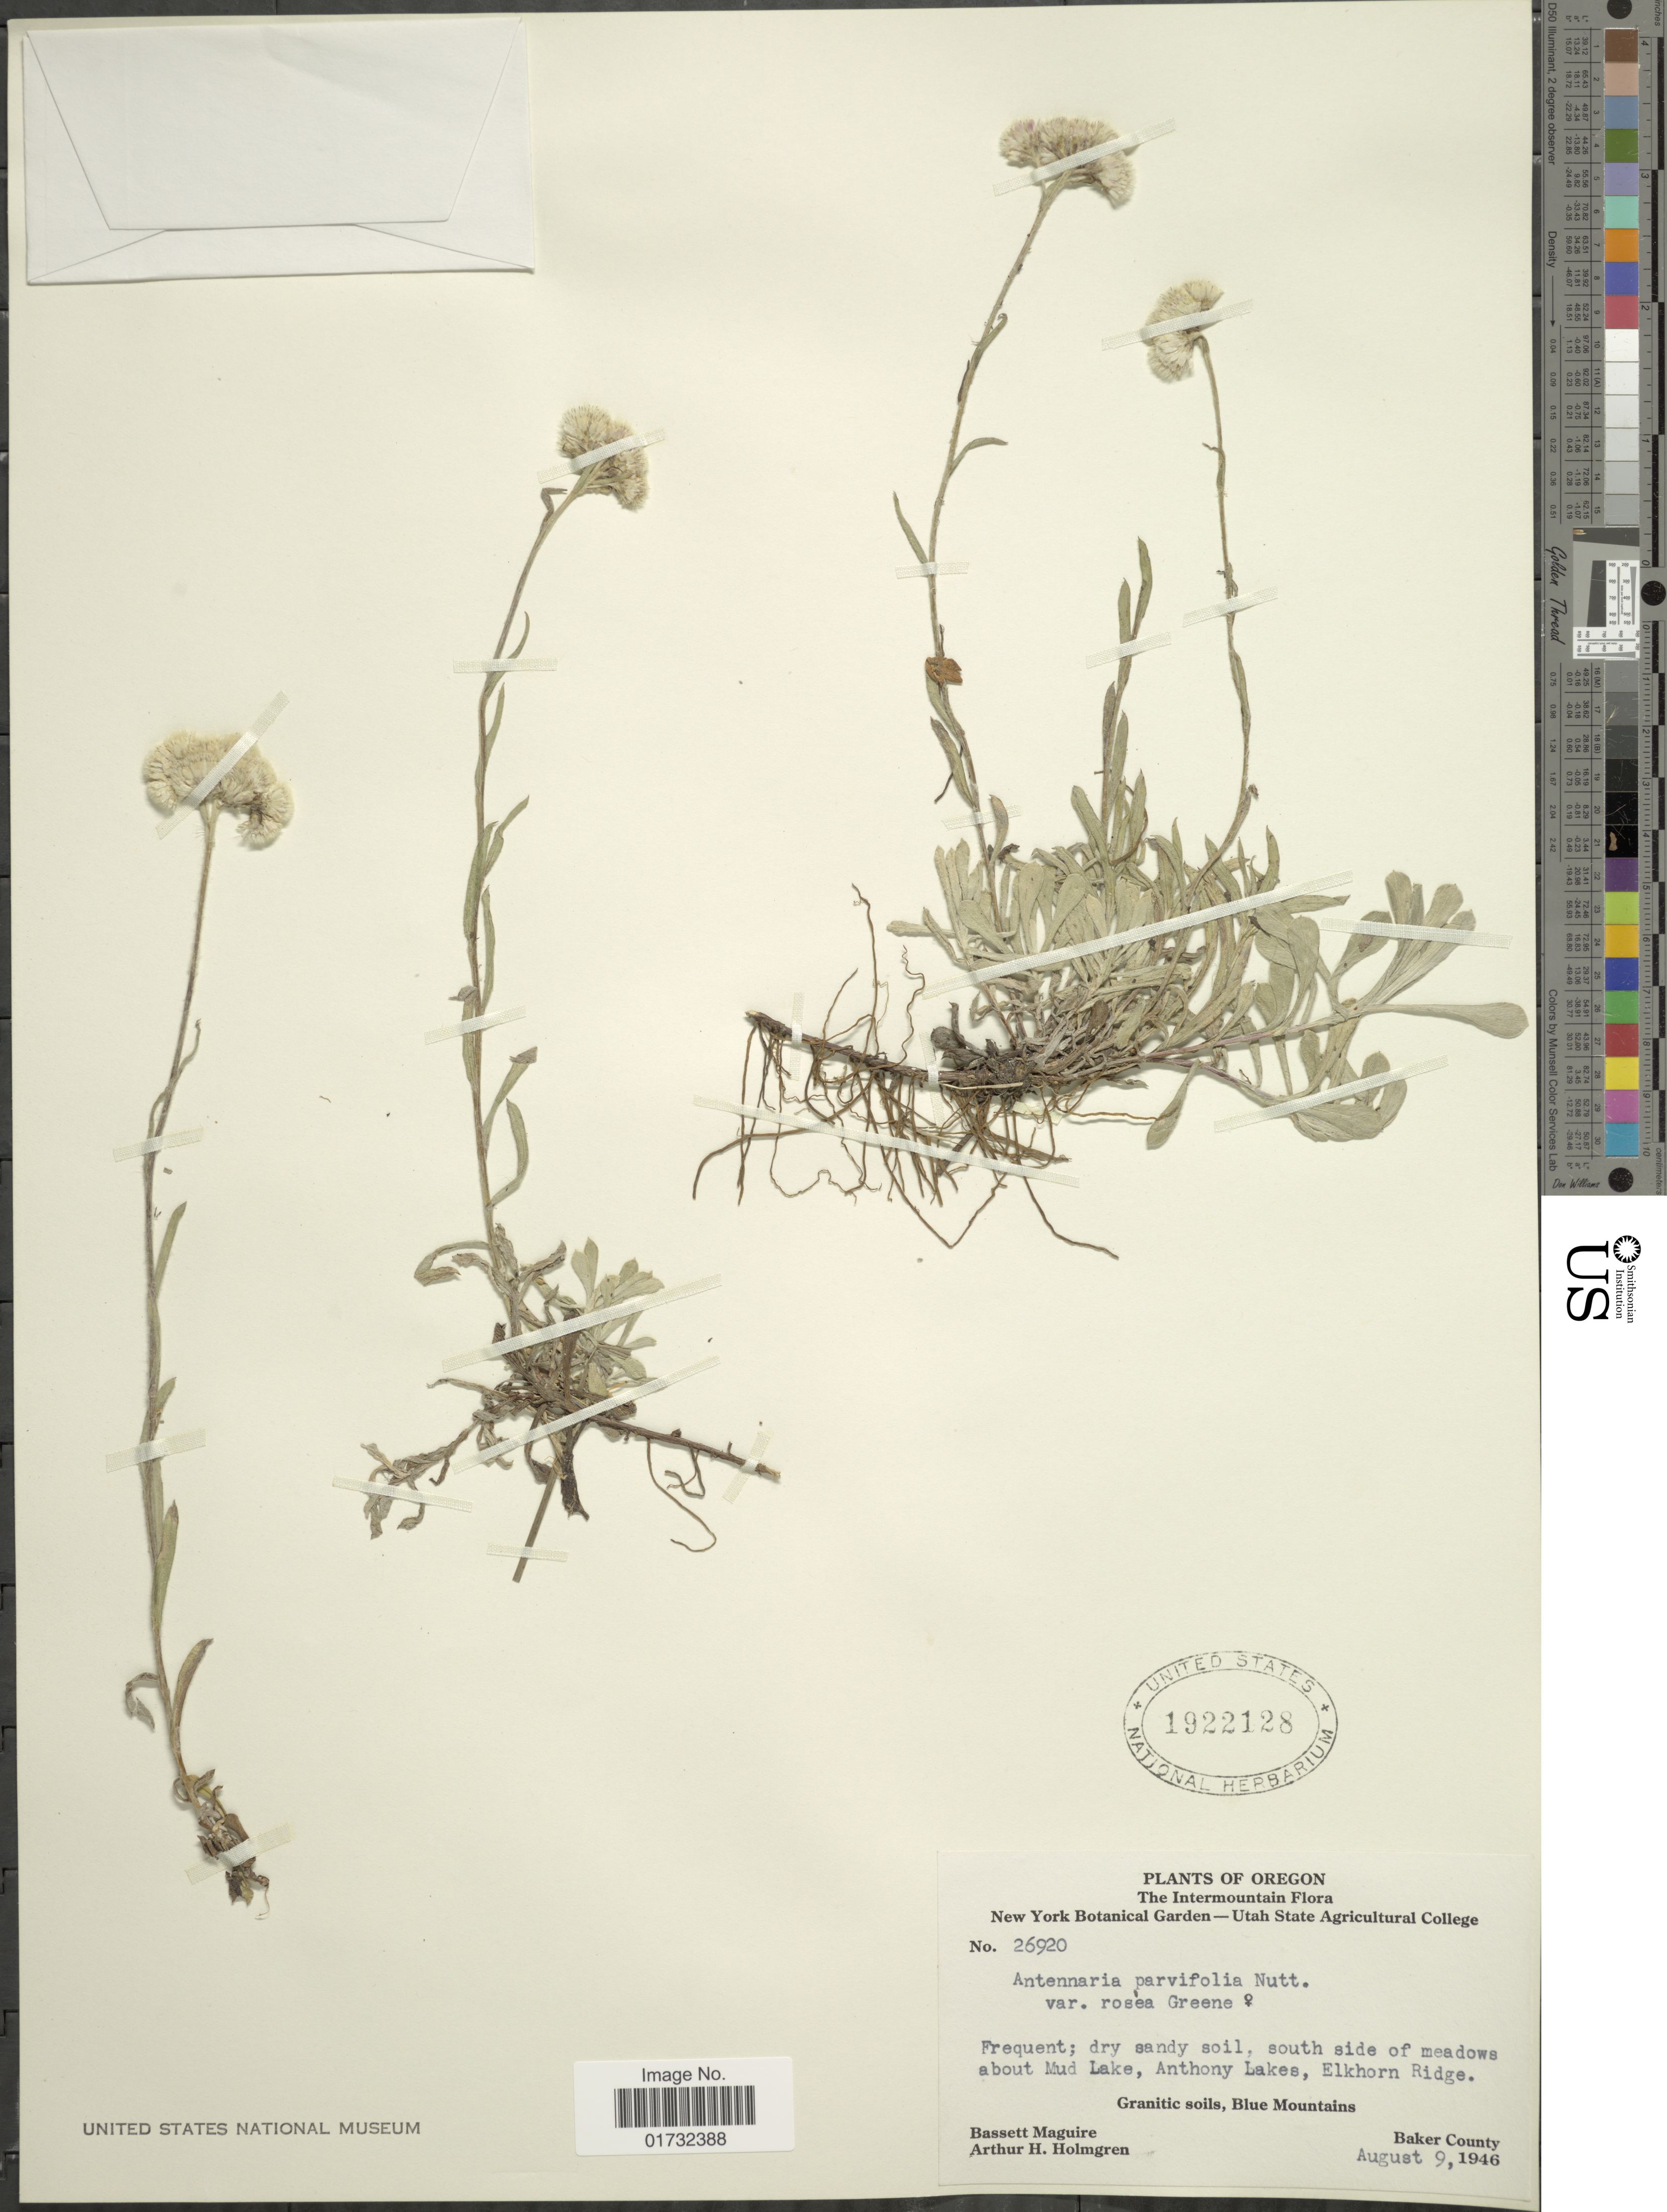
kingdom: Plantae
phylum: Tracheophyta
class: Magnoliopsida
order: Asterales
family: Asteraceae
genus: Antennaria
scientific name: Antennaria parvifolia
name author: Nutt.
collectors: B. Maguire & A. H. Holmgren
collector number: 26920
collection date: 1946-08-09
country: United States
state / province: Oregon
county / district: Baker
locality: Intermountain. about Mud Lake, Anthony Lakes, Elkhorn Ridge. Blue Mountains. Baker County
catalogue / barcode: US 1922128